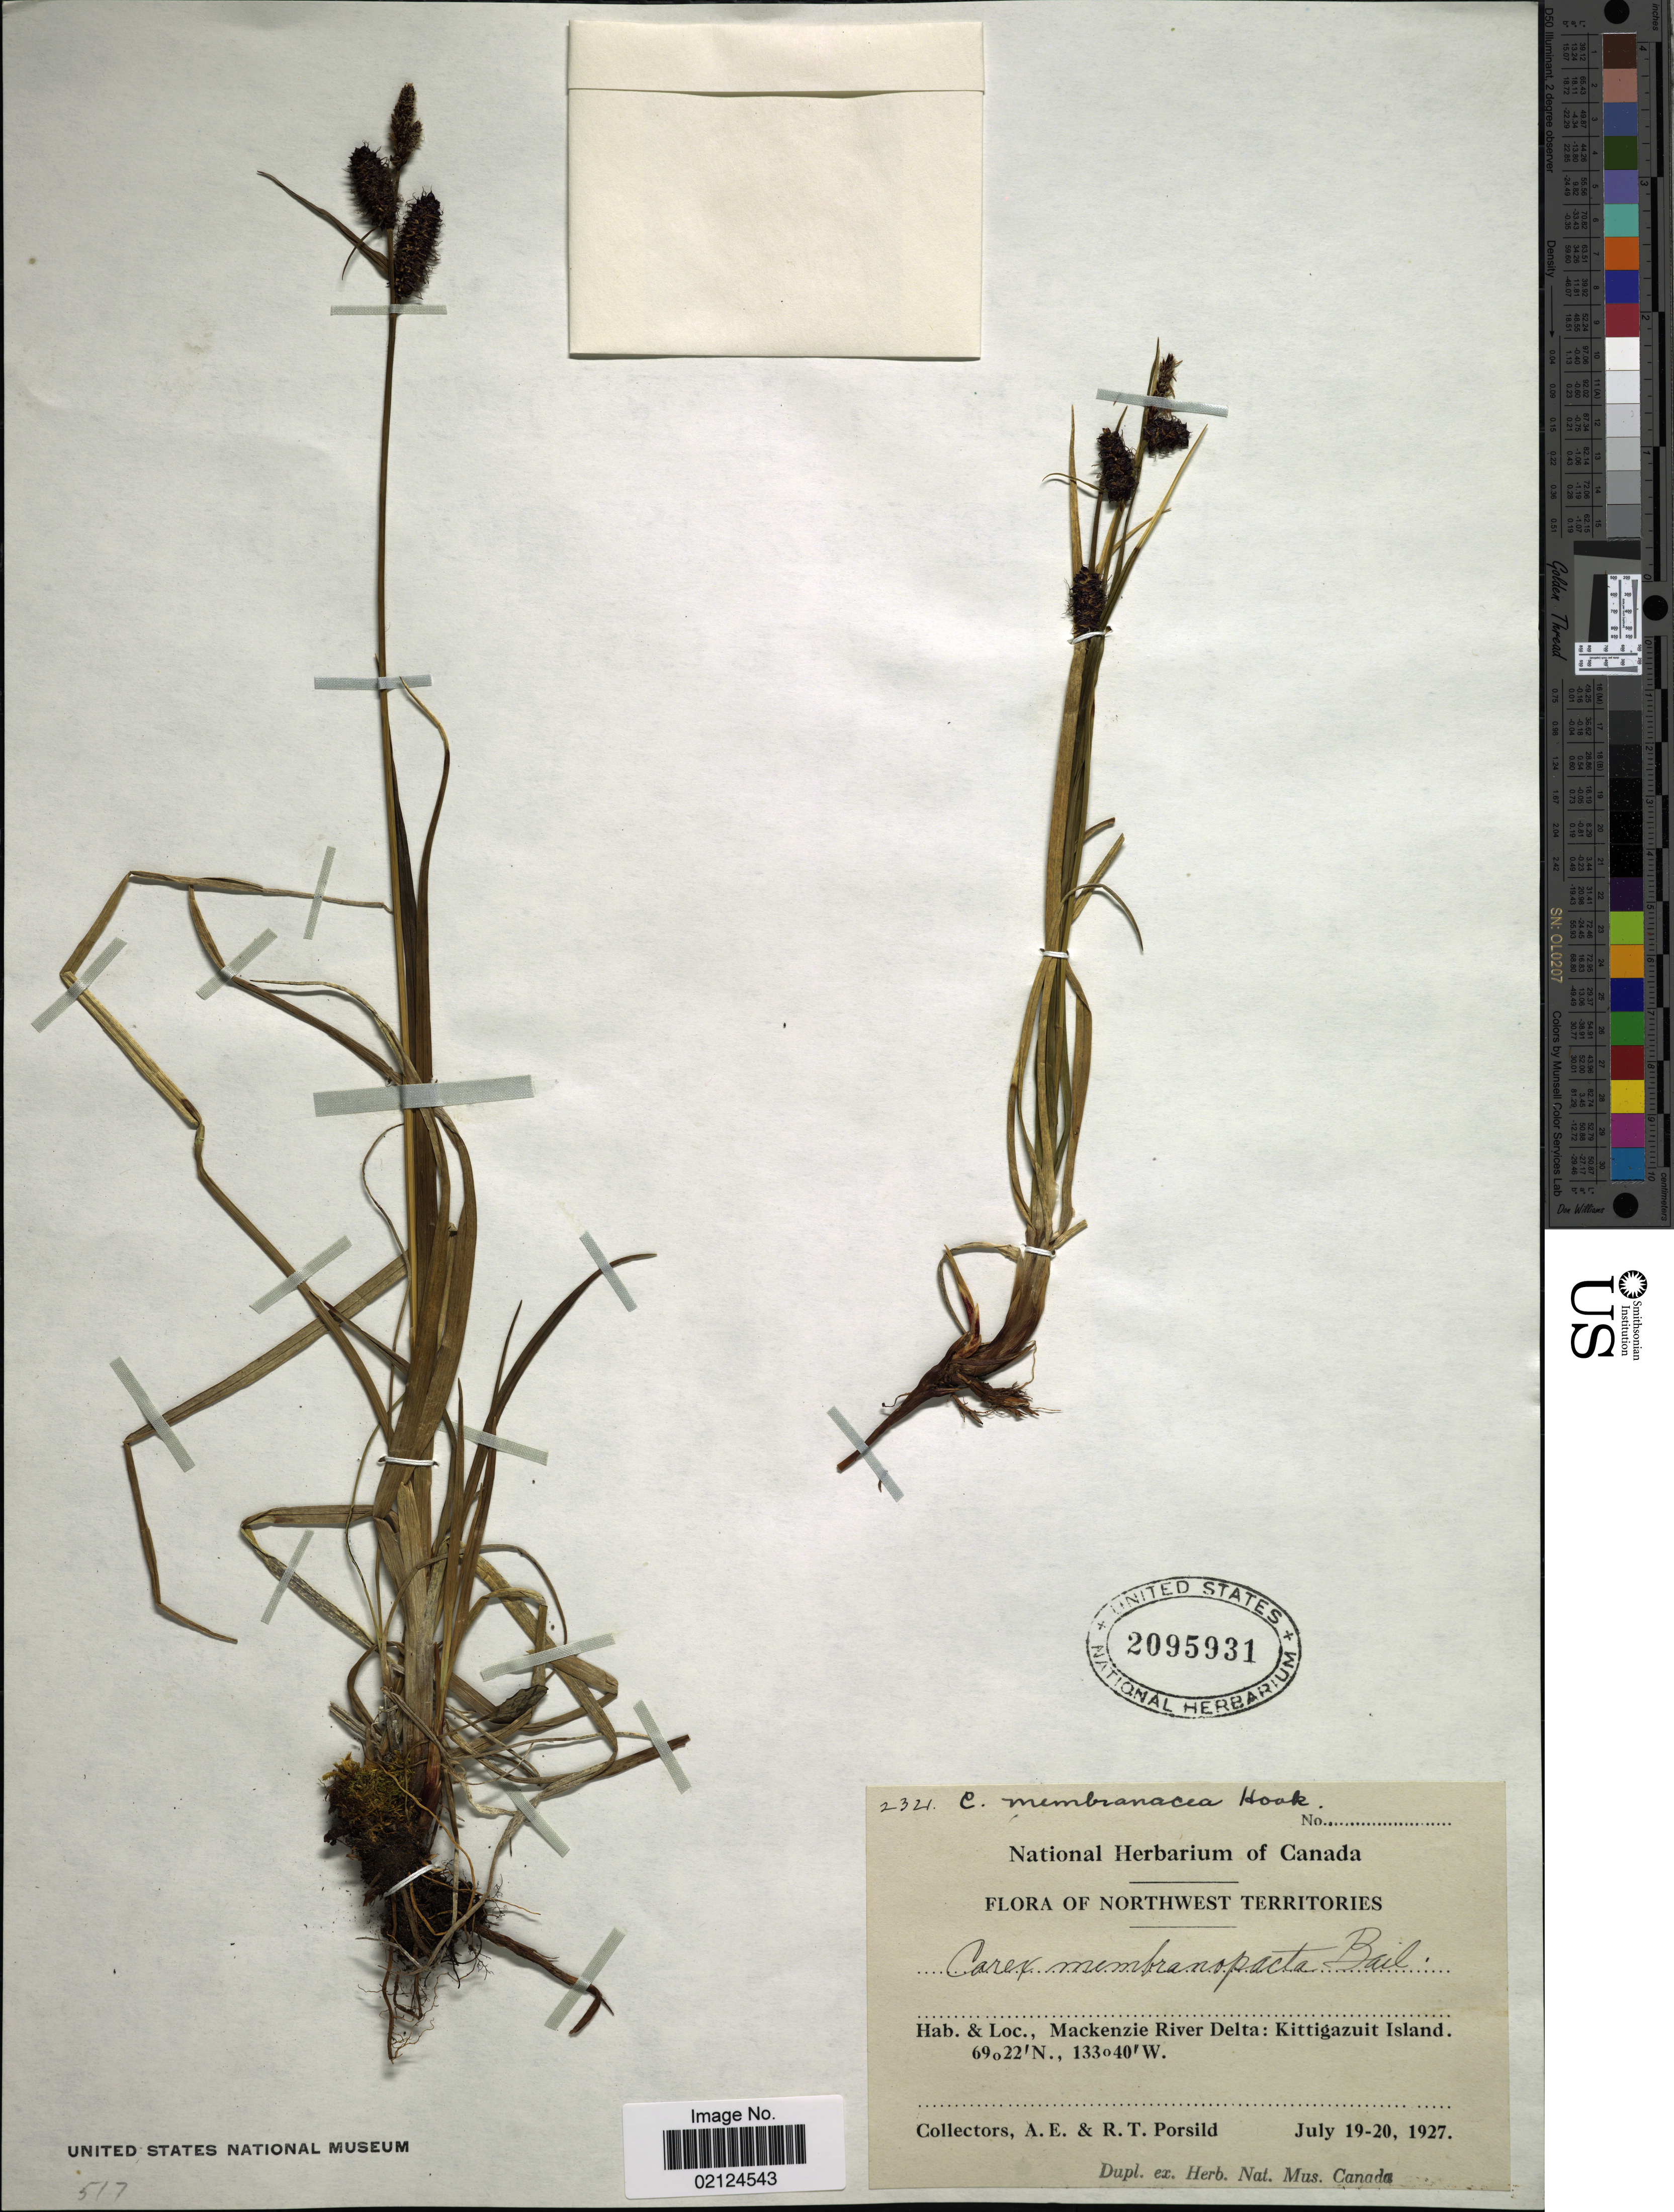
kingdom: Plantae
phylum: Tracheophyta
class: Liliopsida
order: Poales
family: Cyperaceae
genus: Carex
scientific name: Carex membranacea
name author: Hook.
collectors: A. E. Porsild & R. T. Porsild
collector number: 234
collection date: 1927-07-19/1927-07-20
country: Canada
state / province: Northwest Territories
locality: Mackenzie River Delta: Kittigazuit Island,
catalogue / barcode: US 2059931